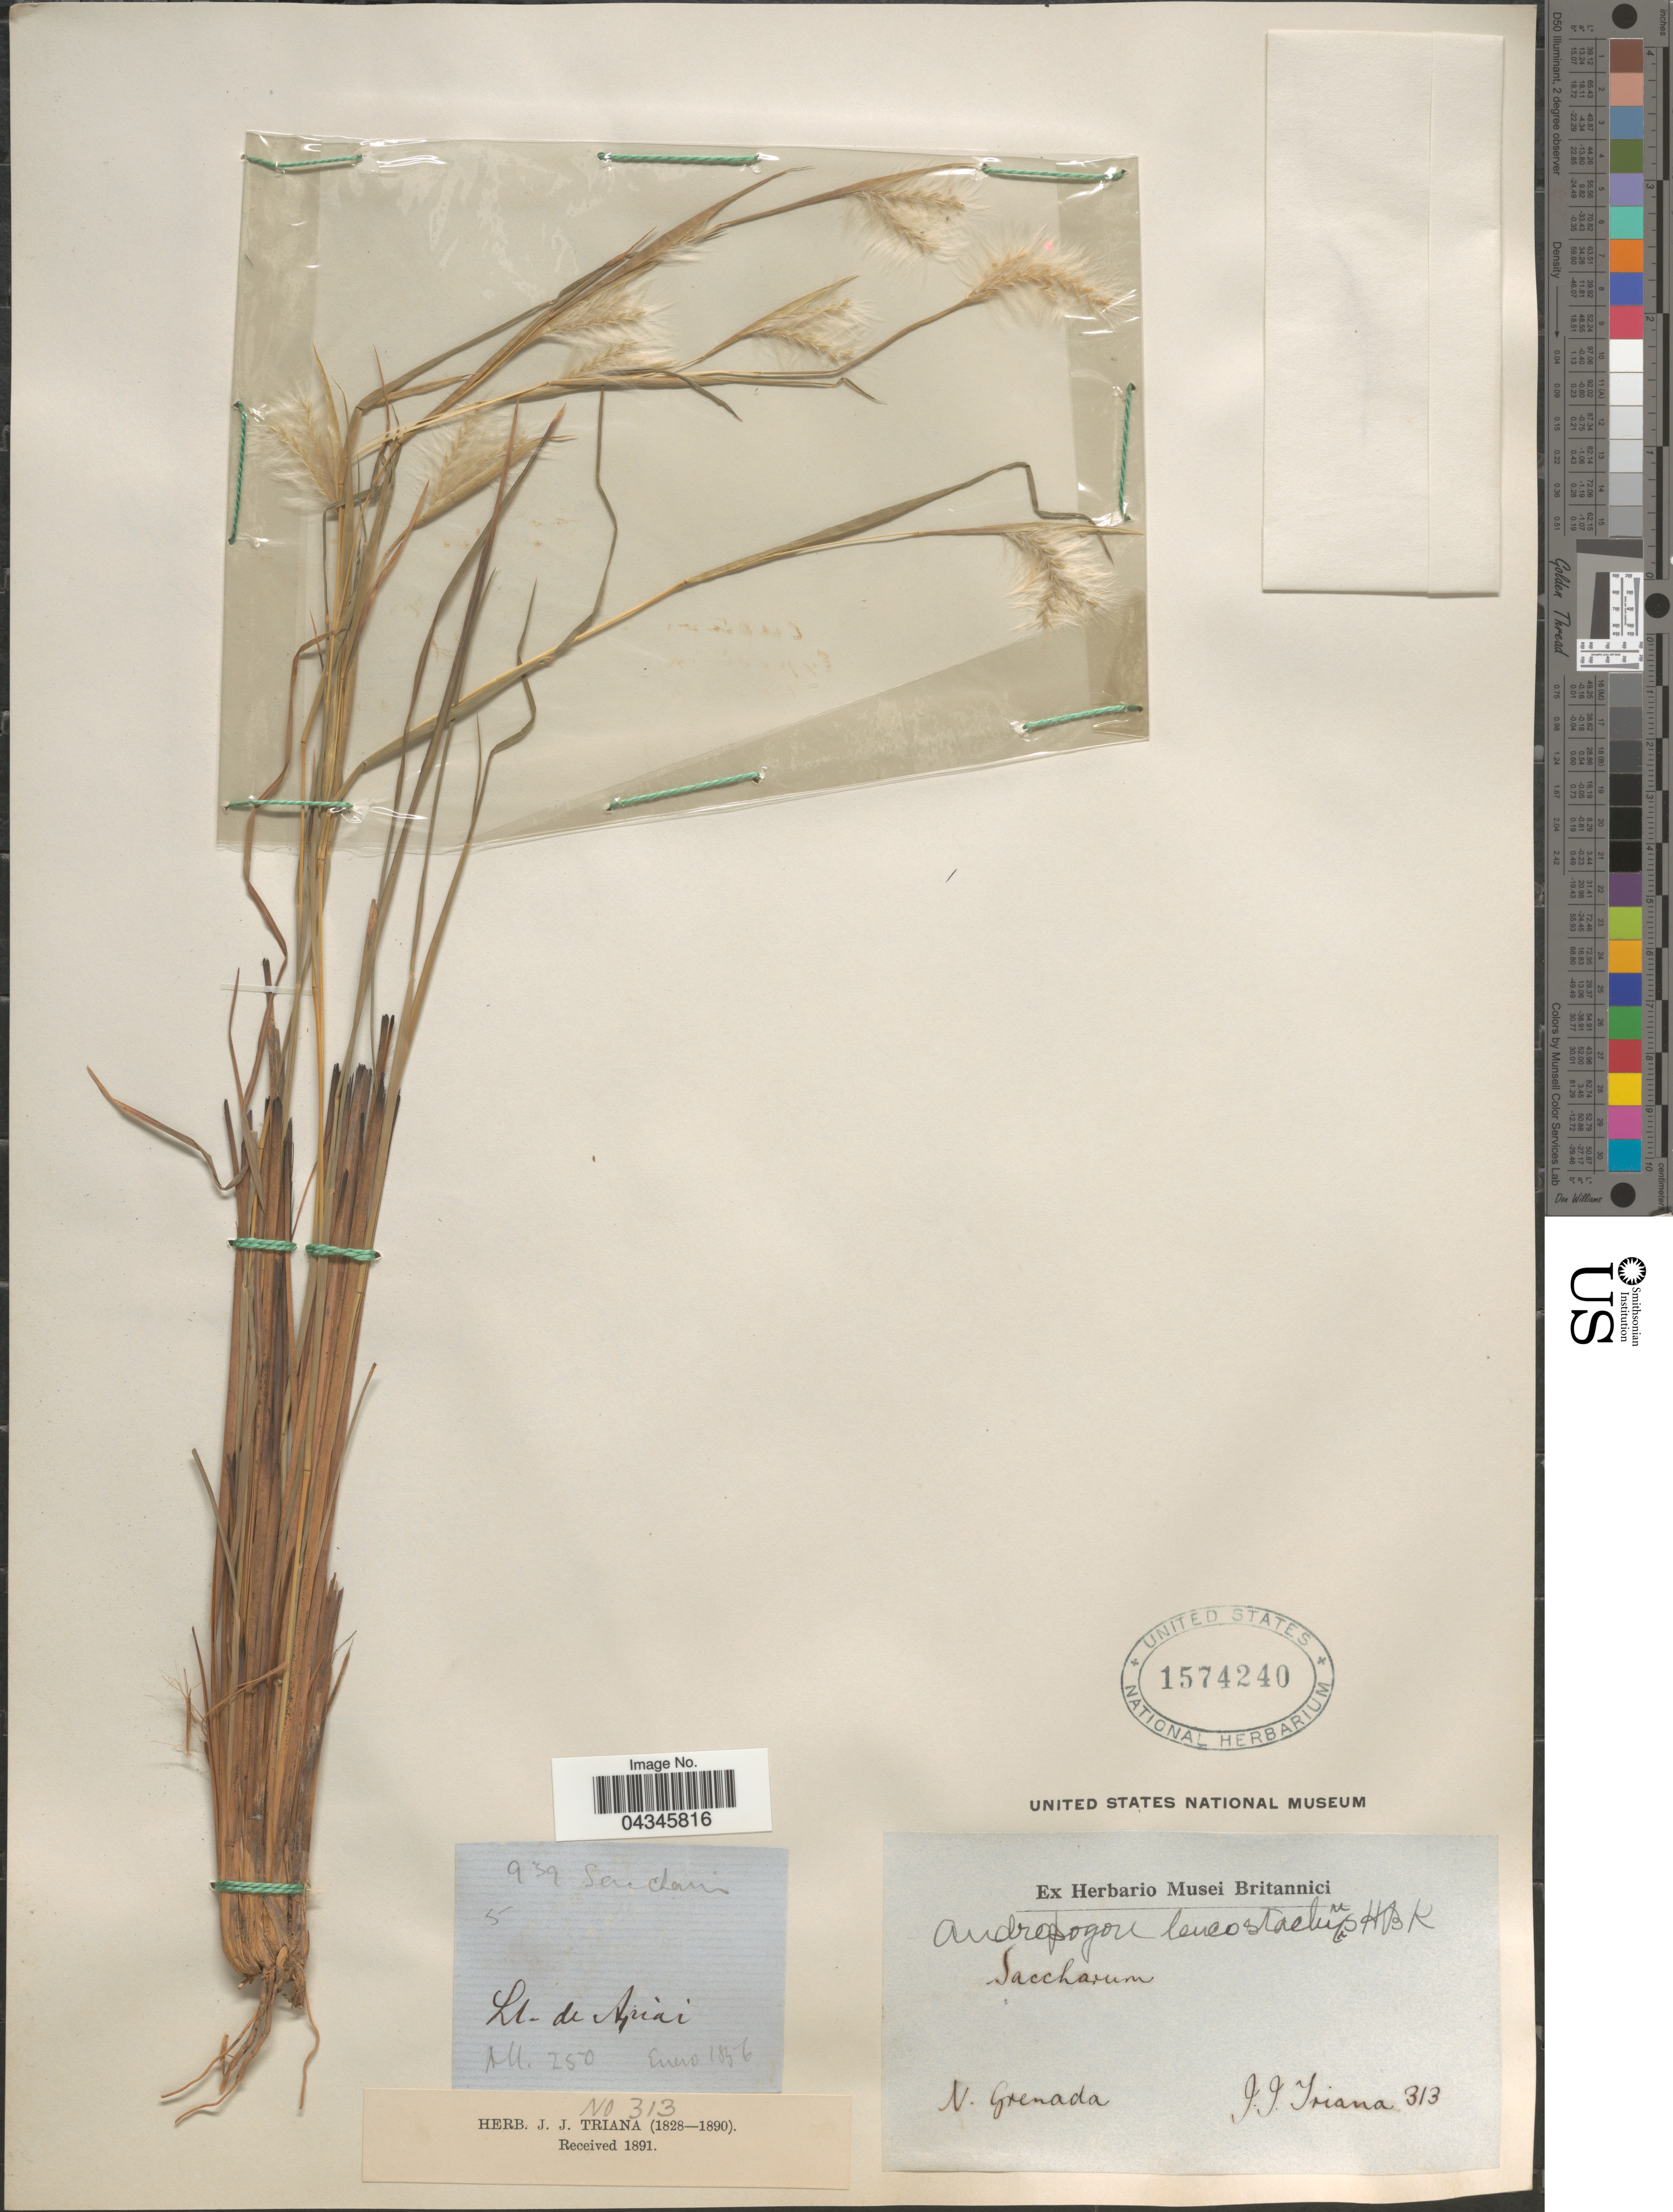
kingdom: Plantae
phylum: Tracheophyta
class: Liliopsida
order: Poales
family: Poaceae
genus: Andropogon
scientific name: Andropogon leucostachyus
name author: Kunth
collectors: J. J. Triana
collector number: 313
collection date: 1856-01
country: Colombia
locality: Ll. De Apiai. N. Grenada.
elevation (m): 250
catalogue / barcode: US 1574240